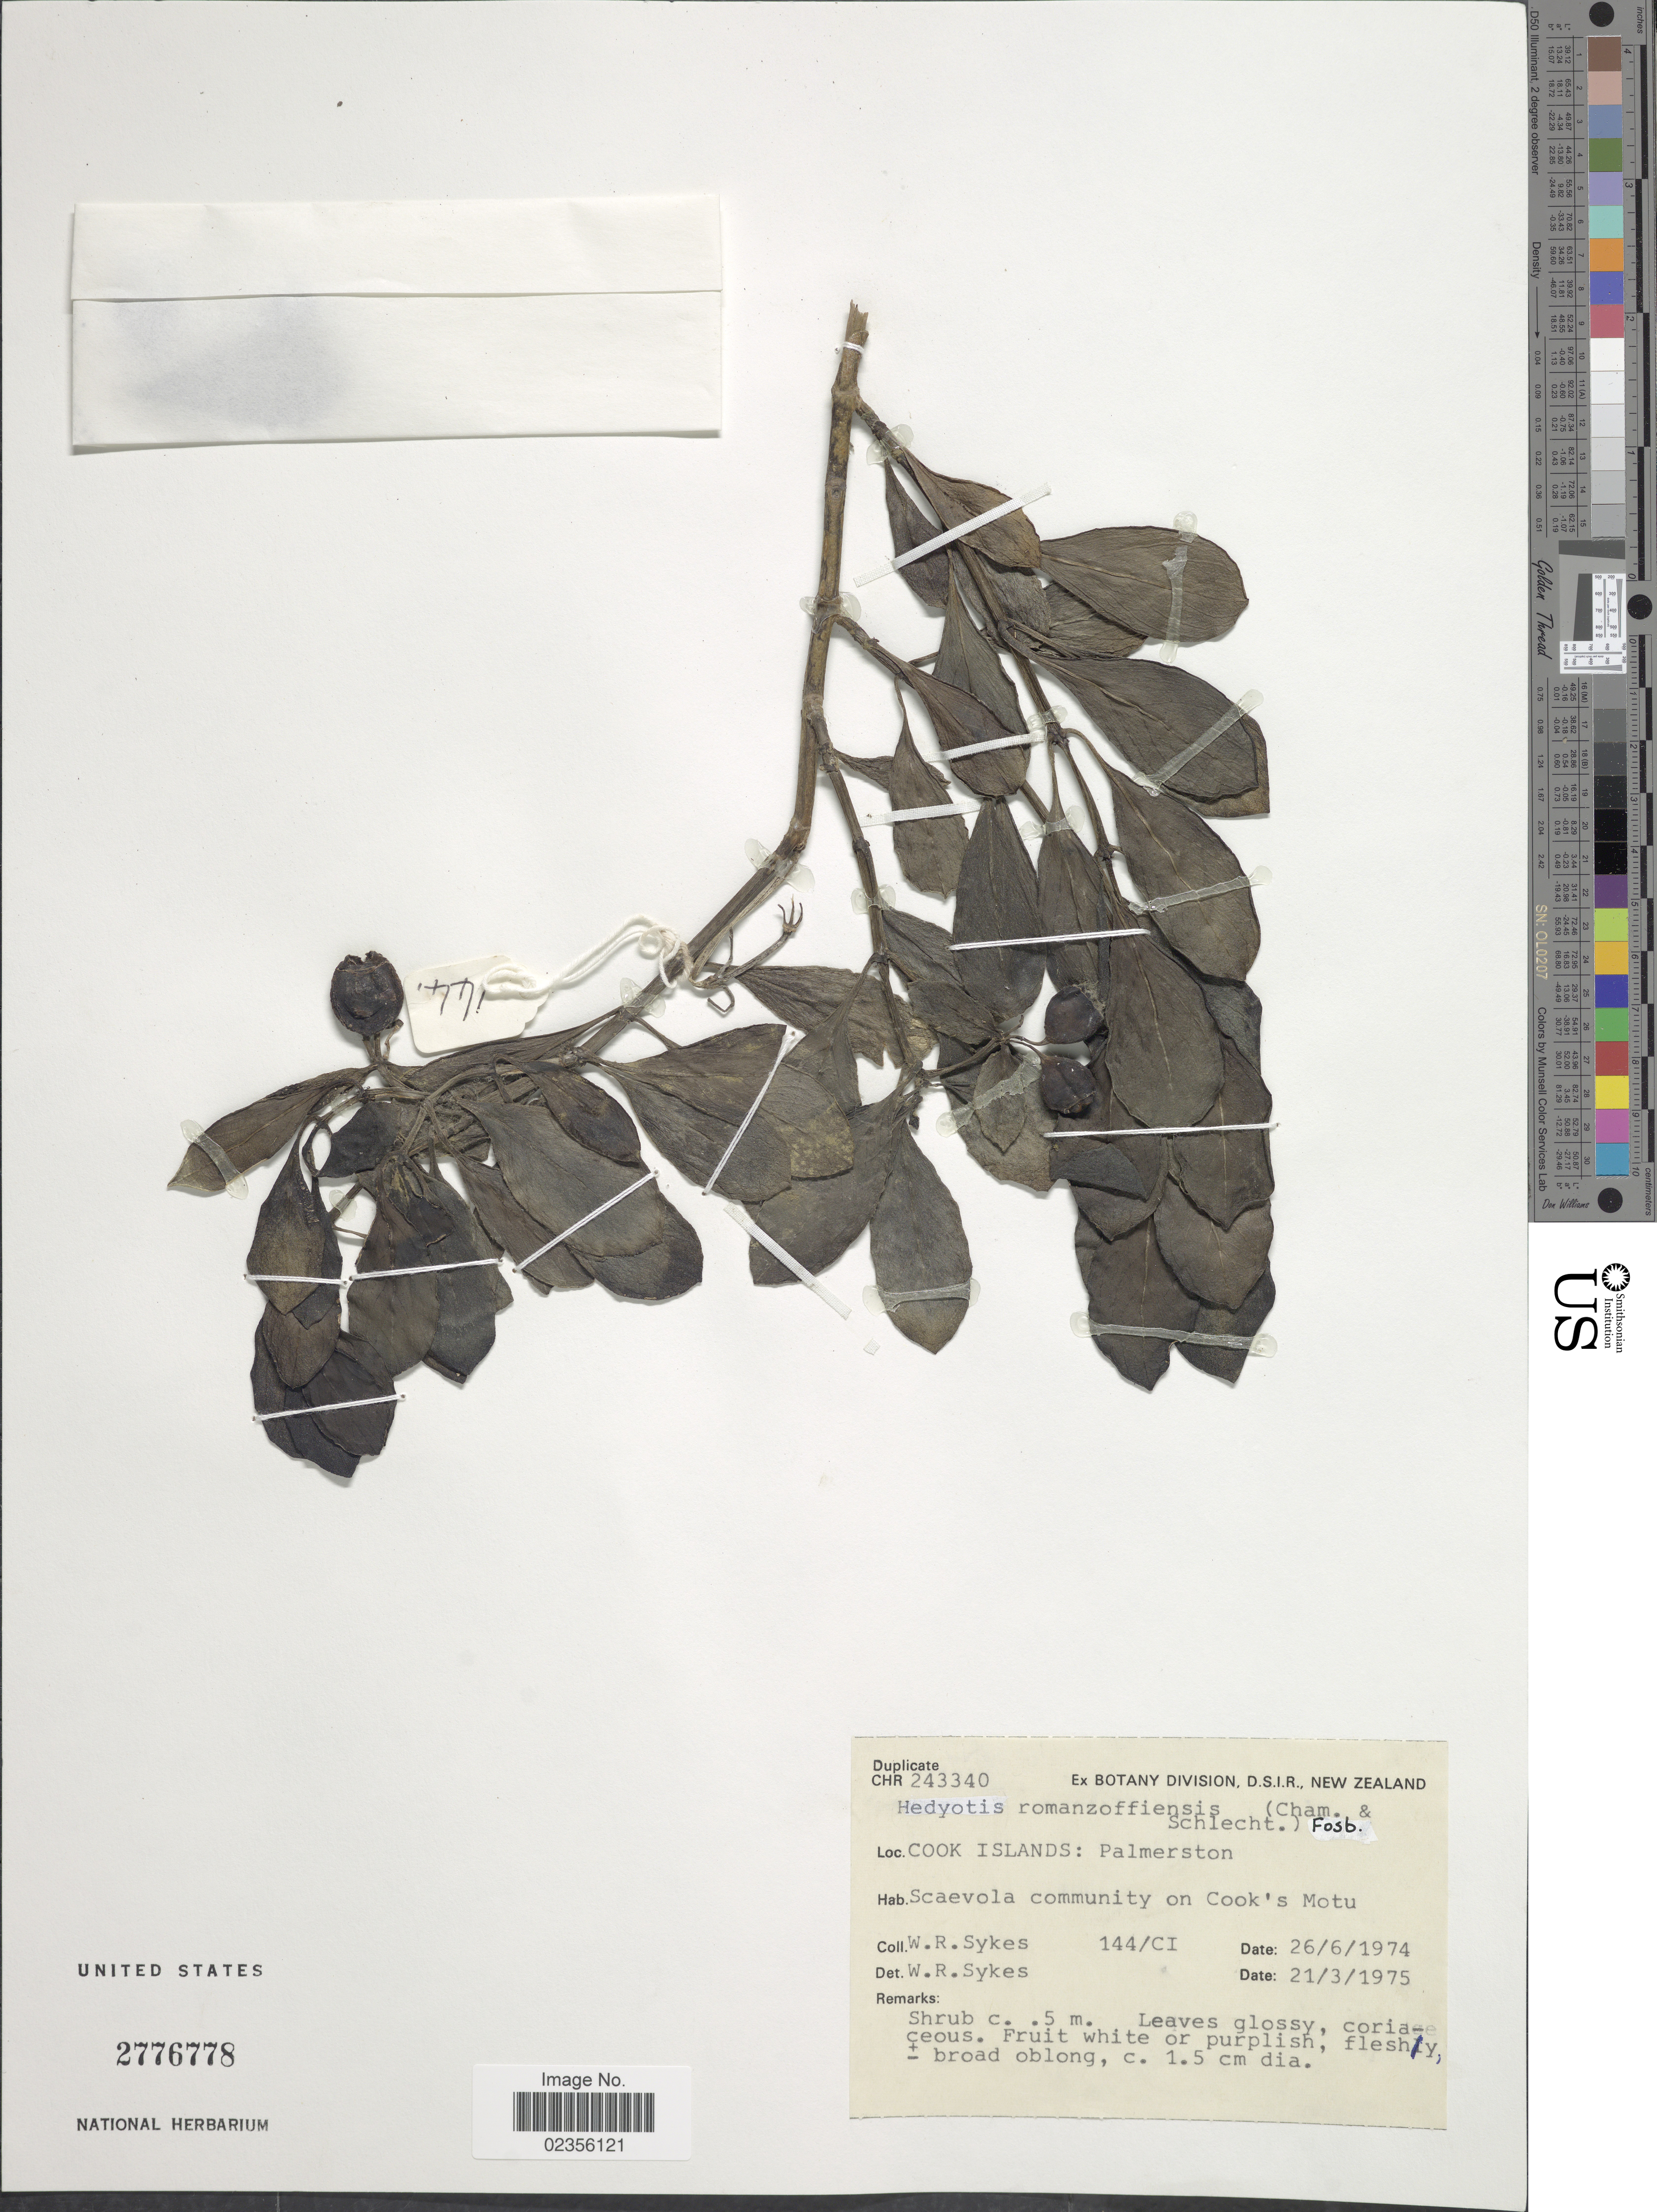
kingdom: Plantae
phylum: Tracheophyta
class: Magnoliopsida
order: Gentianales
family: Rubiaceae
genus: Kadua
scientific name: Kadua romanzoffiensis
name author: Cham. & Schltdl.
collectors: W. R. Sykes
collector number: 144/CI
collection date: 1974-06-26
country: Cook Islands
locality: Palmerston. Scaevola community on Cook's Motu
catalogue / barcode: US 2776778